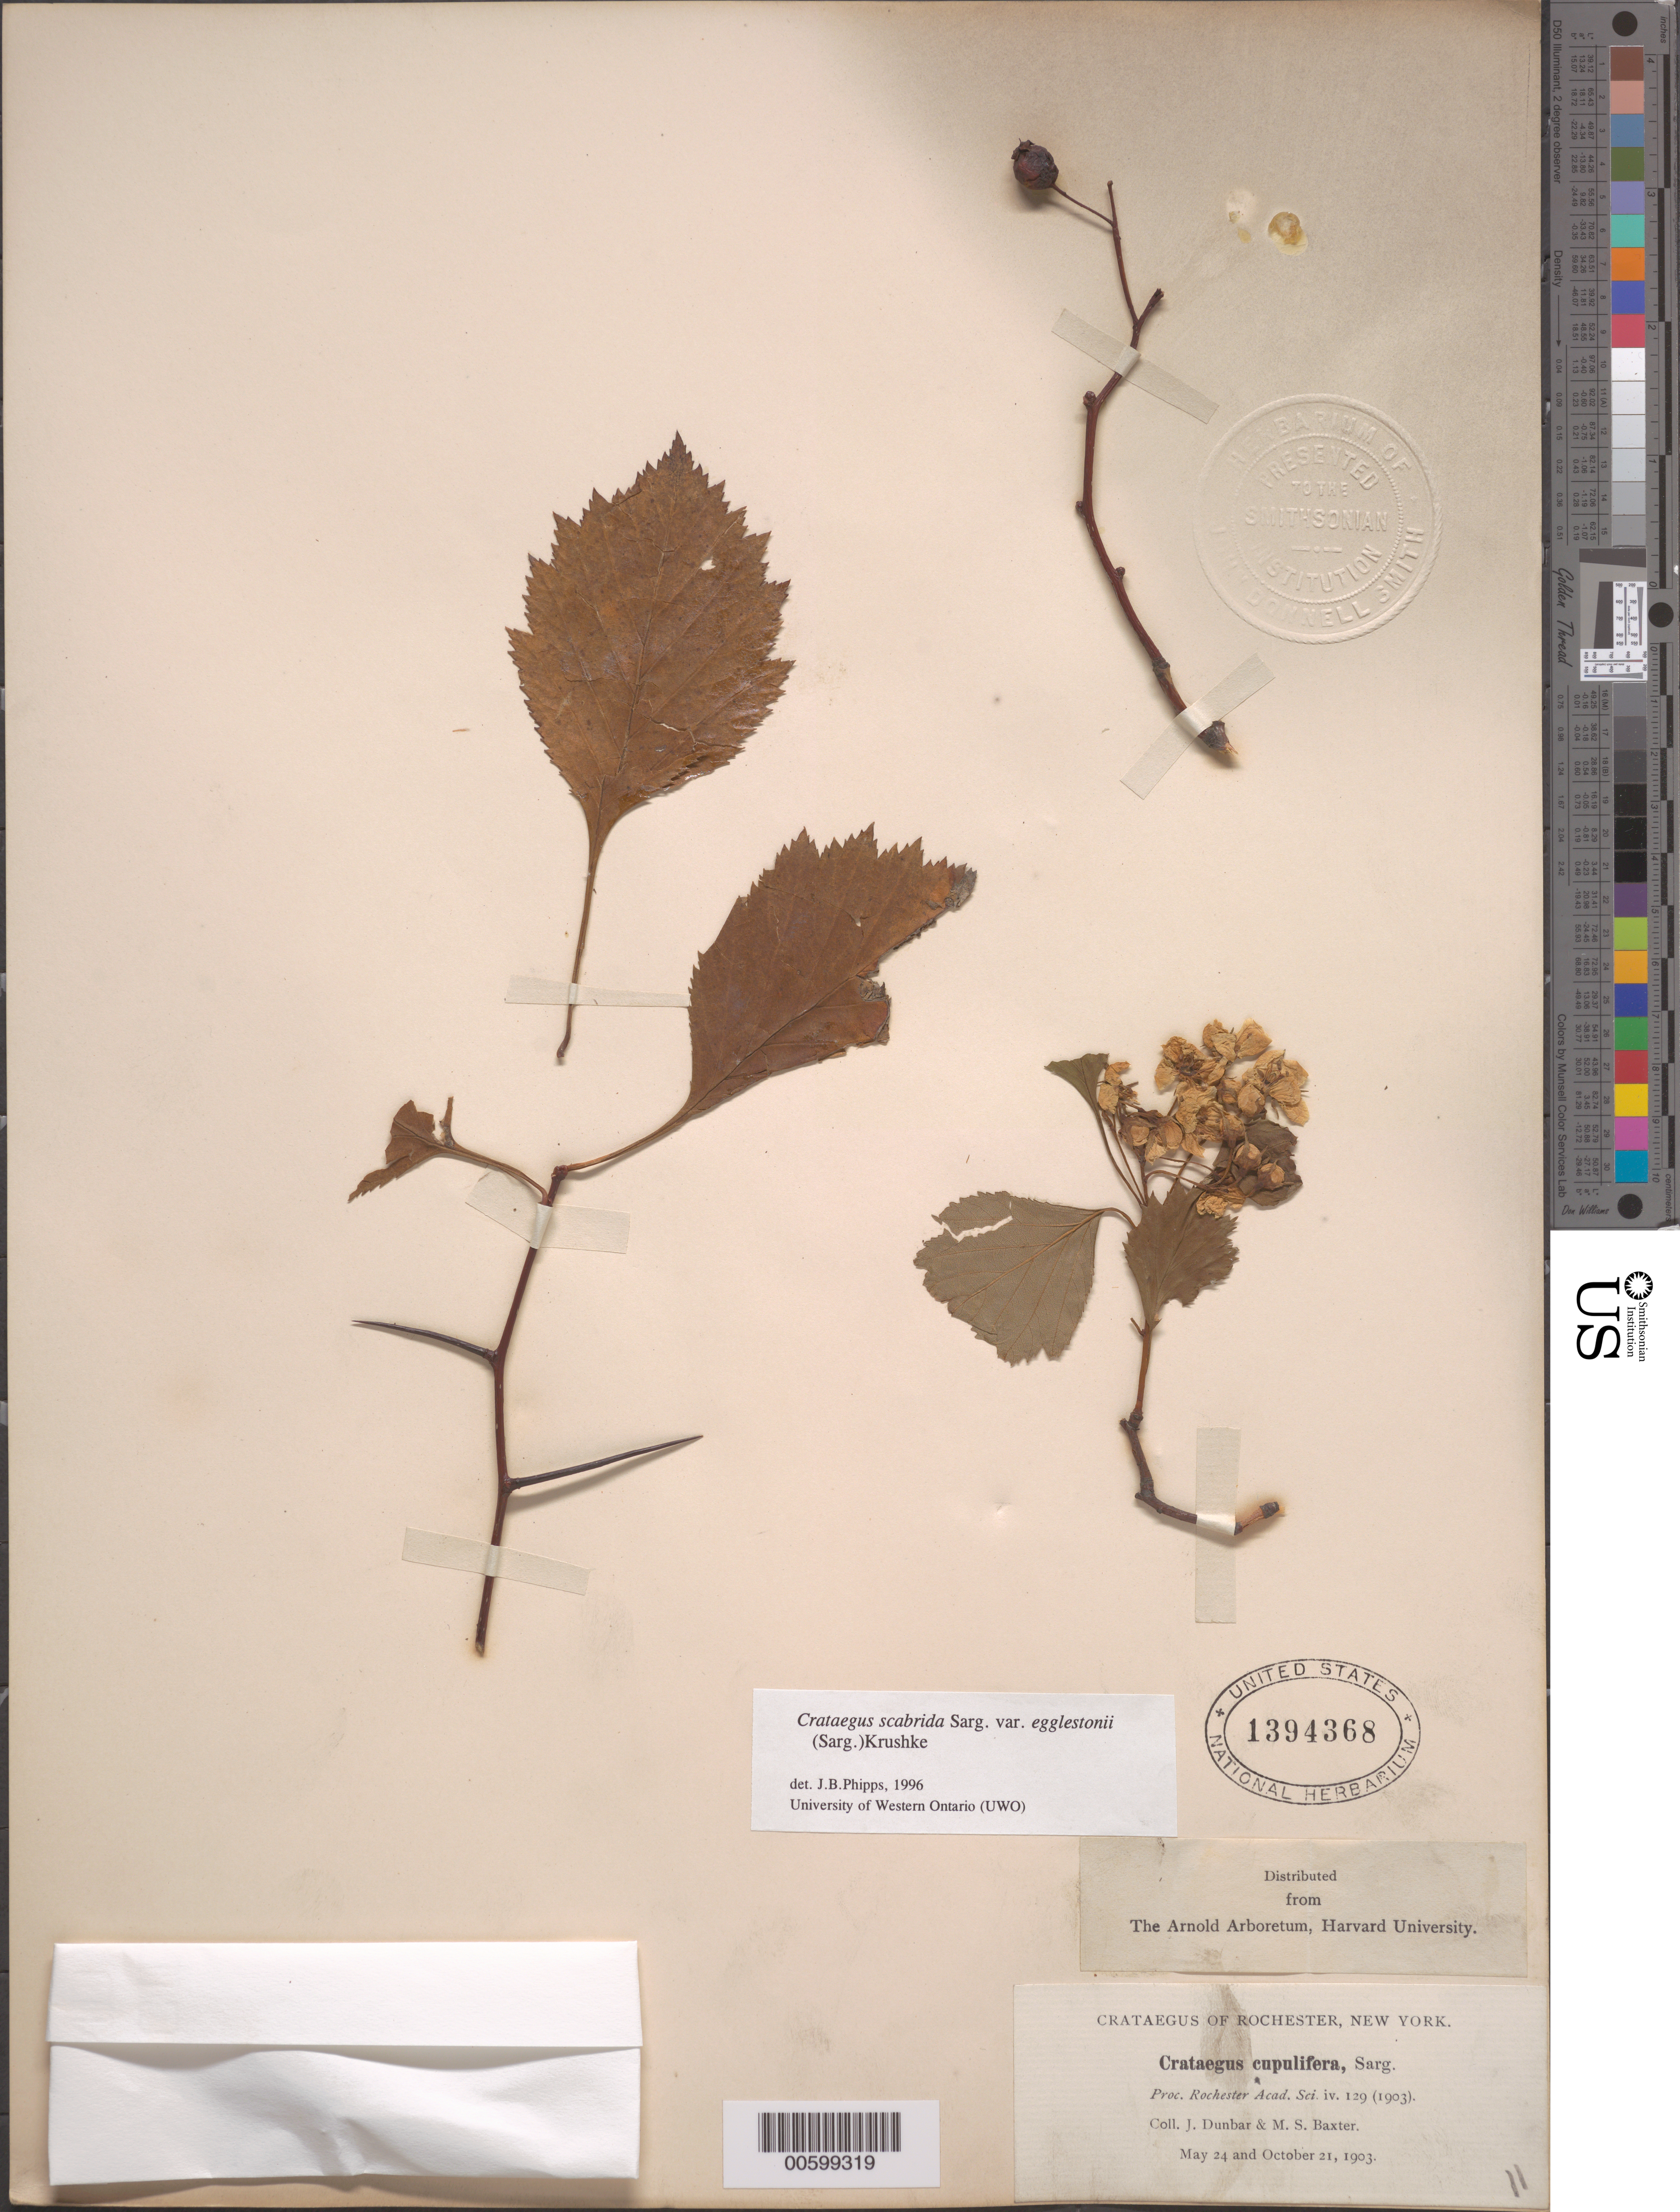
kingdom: Plantae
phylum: Tracheophyta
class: Magnoliopsida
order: Rosales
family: Rosaceae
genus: Crataegus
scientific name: Crataegus scabrida var. egglestonii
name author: Sarg.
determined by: Phipps, James B., (UWO), University of Western Ontario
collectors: J. Dunbar & M. Baxter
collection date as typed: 24 May 1903 and 21 Oct 1903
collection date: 1903-05-24,1903-10-21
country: United States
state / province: New York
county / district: Monroe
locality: Rochester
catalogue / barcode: US 1394368